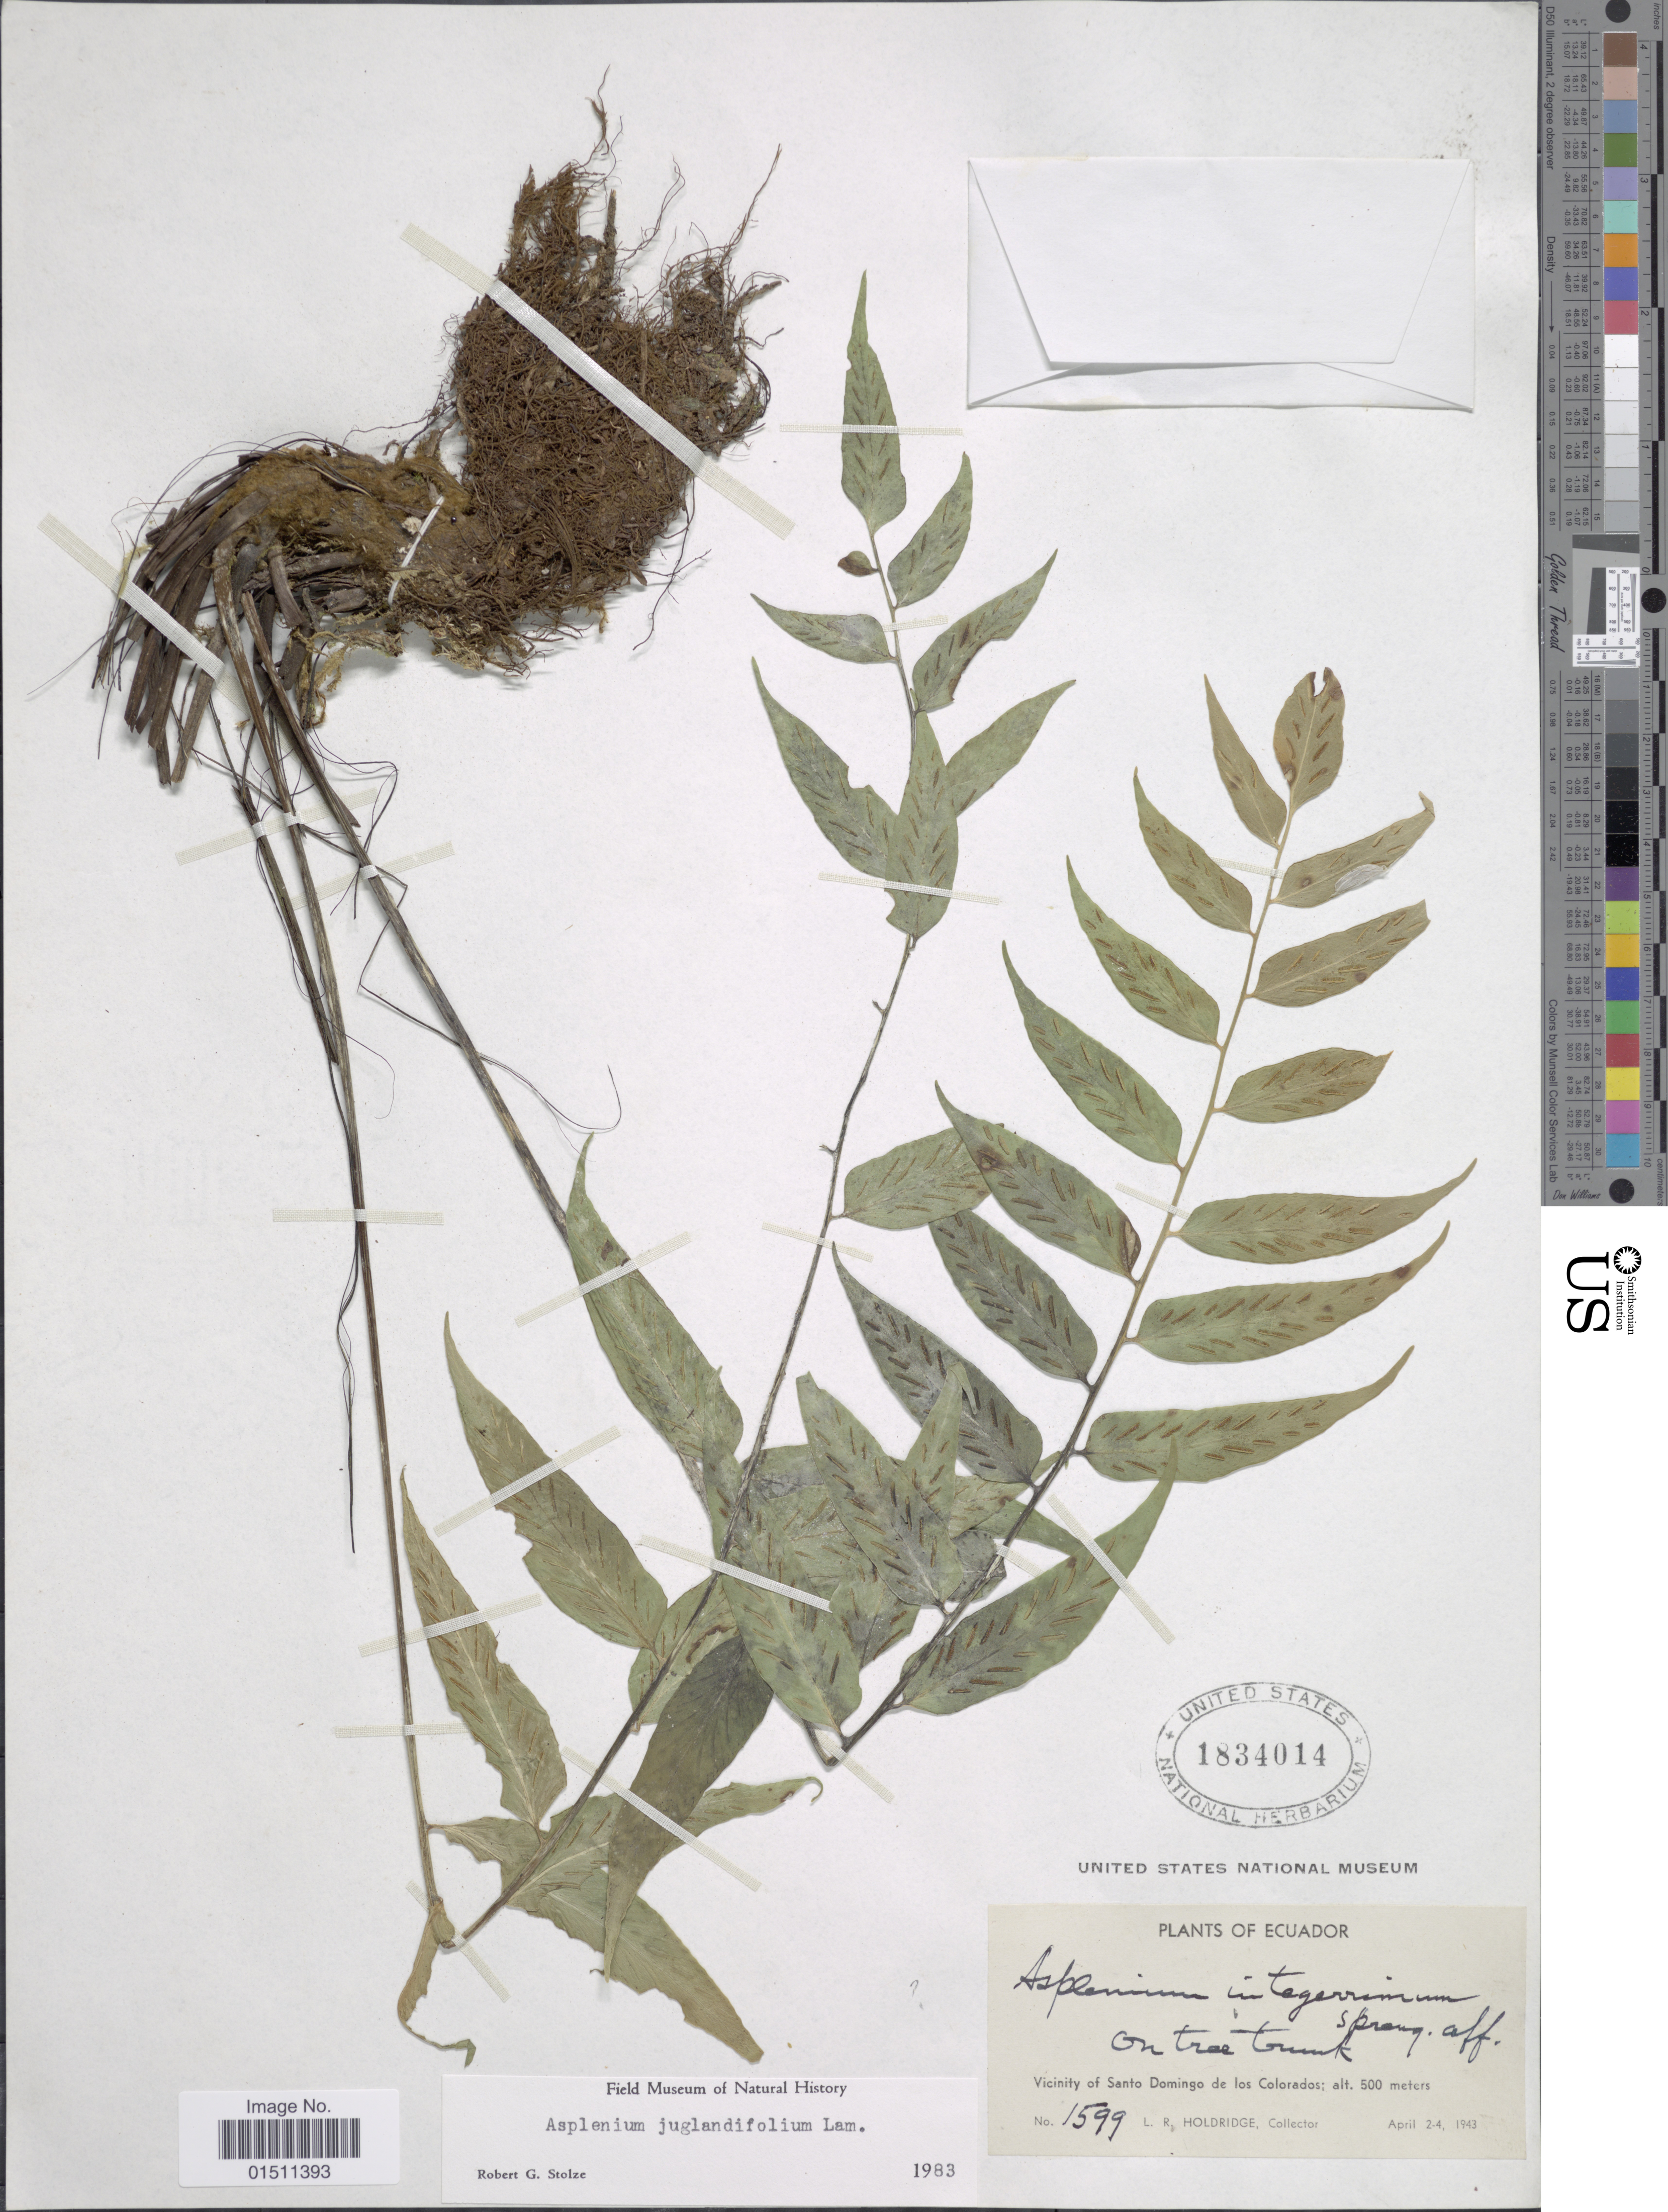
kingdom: Plantae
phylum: Tracheophyta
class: Polypodiopsida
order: Polypodiales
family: Aspleniaceae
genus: Asplenium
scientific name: Asplenium juglandifolium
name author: Lam.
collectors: L. Holdridge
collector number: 1599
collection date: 1943-04-02/1943-04-04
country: Ecuador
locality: Ecuador, Vicinity of Santo Domingo de los Colorados.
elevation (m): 500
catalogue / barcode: US 1834014